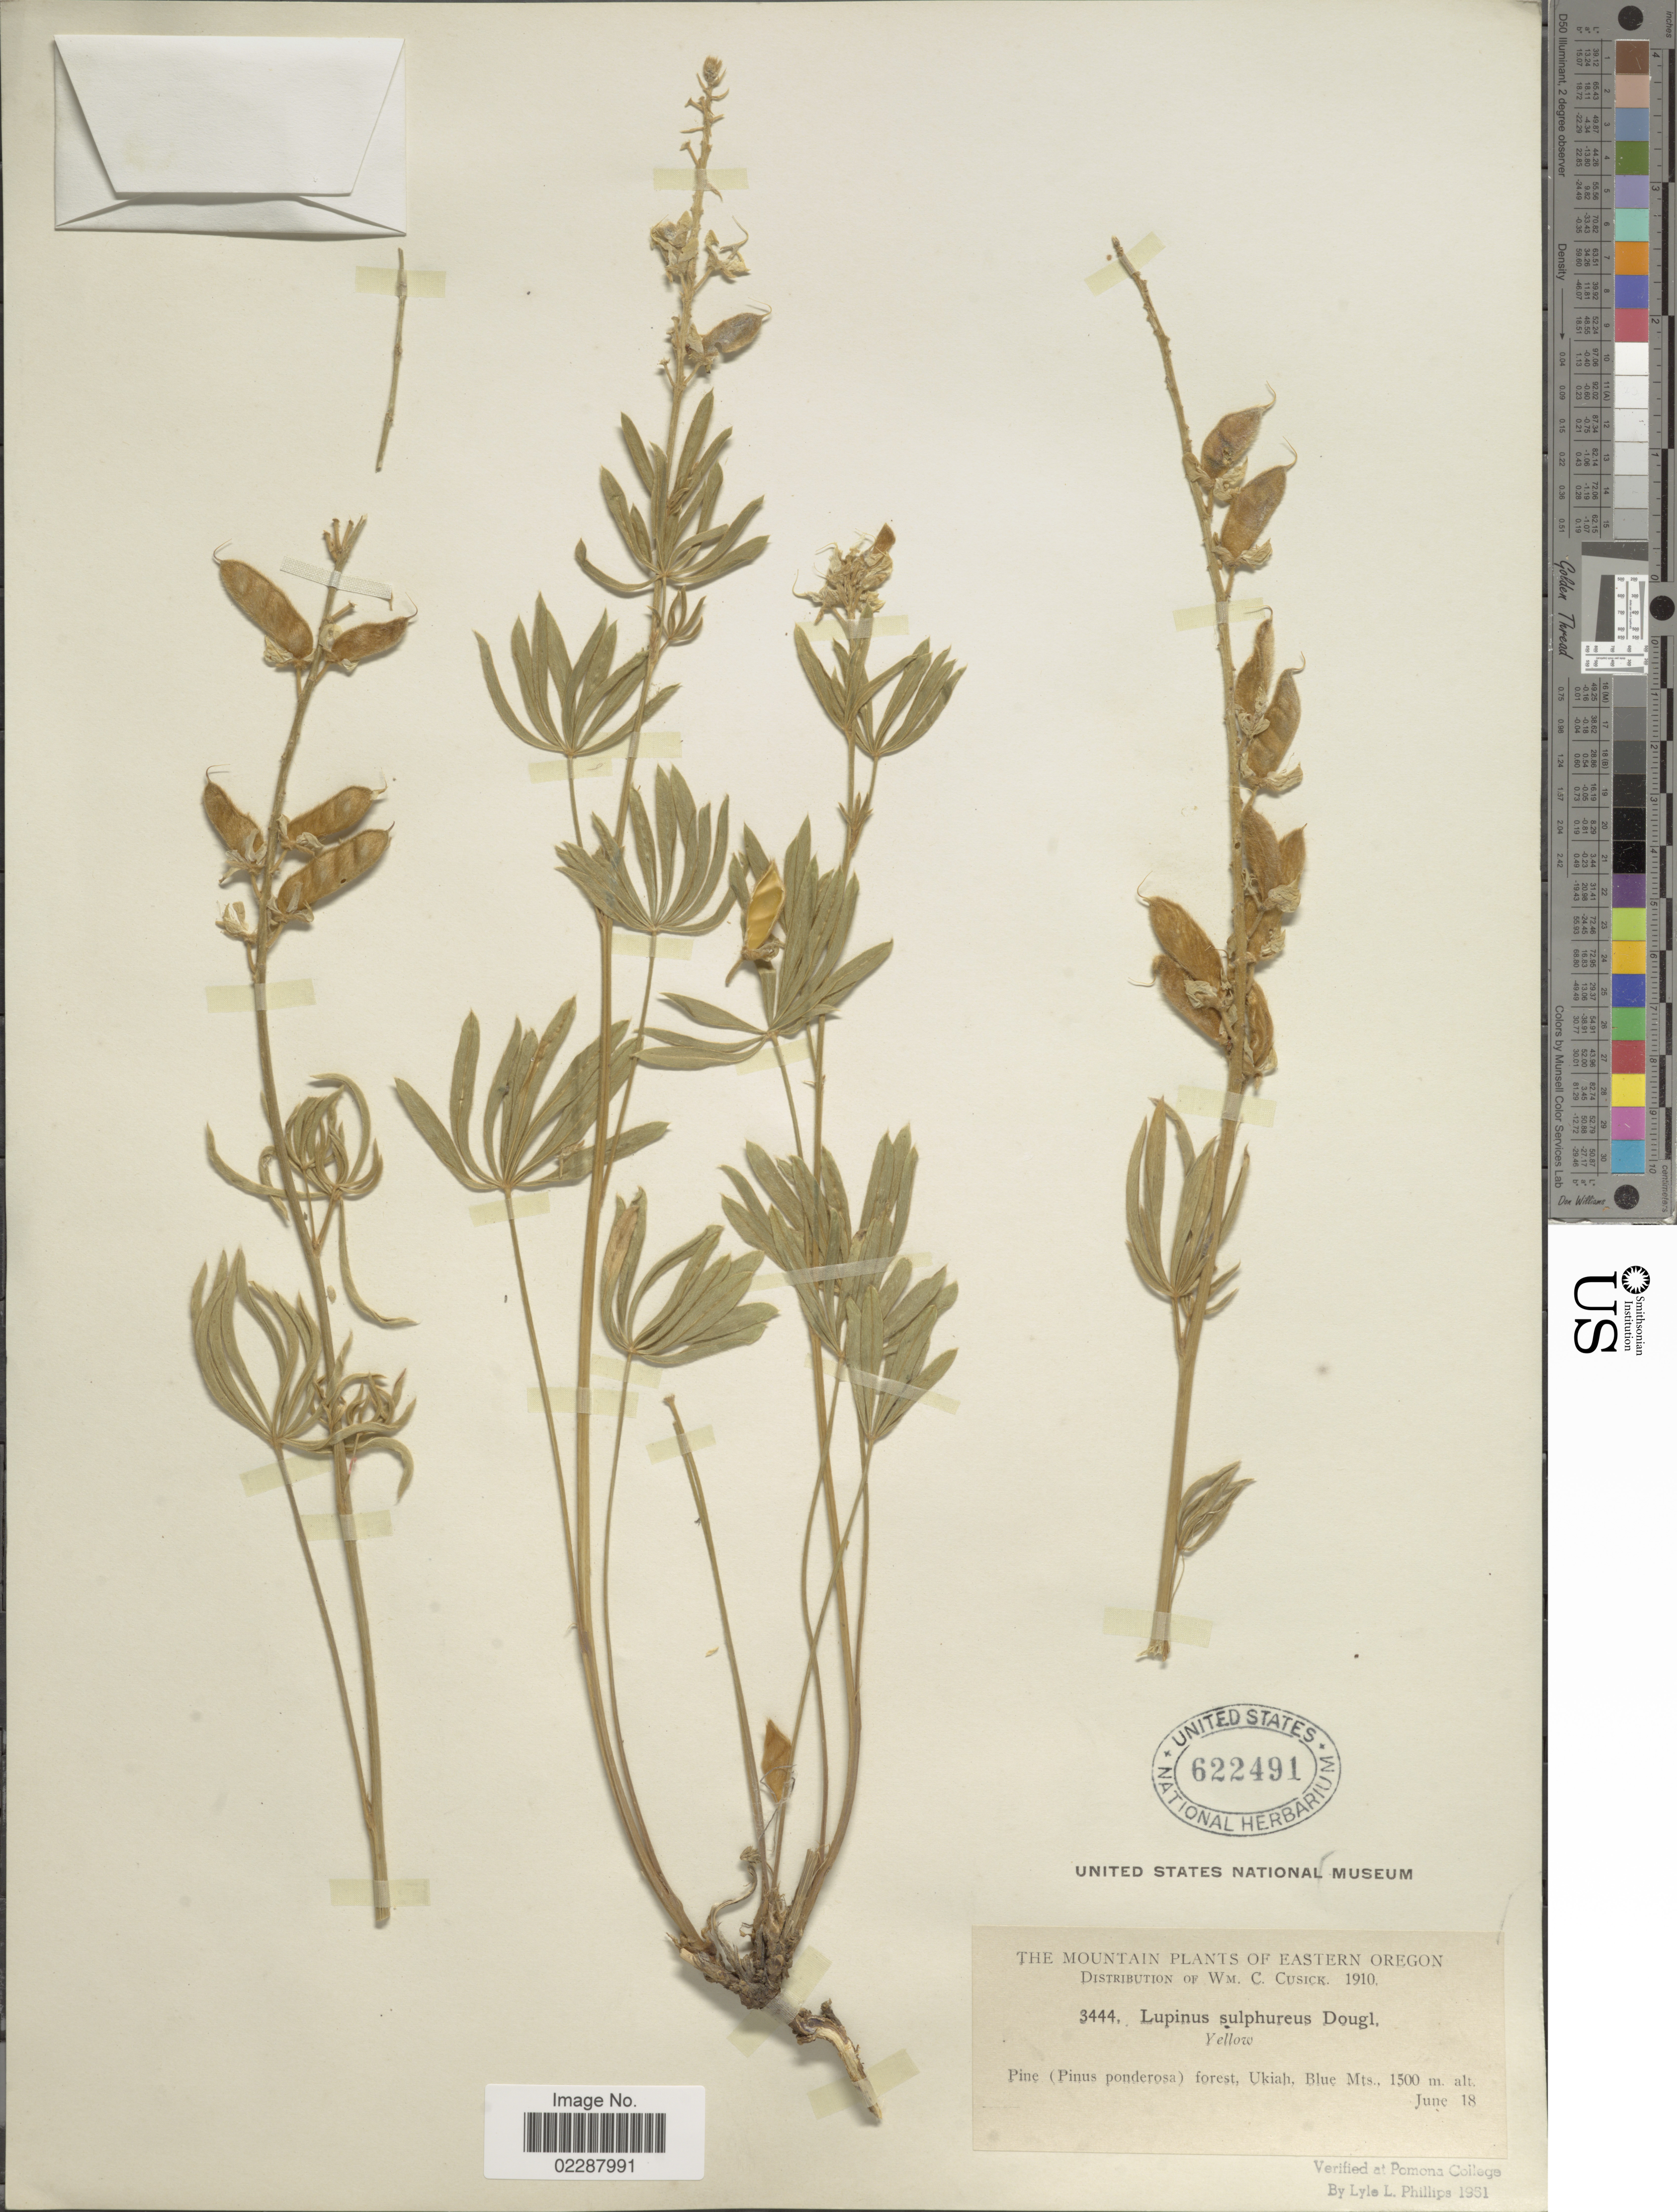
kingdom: Plantae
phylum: Tracheophyta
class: Magnoliopsida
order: Fabales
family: Fabaceae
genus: Lupinus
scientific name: Lupinus sulphureus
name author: Douglas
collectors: W. C. Cusick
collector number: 3444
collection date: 1910-06-18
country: United States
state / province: Oregon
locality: Mountains Plants of Eastern Oregon, Pine (Pinus ponderosa) forest, Ukiah, Blue Mts.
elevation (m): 1500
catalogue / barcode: US 622491